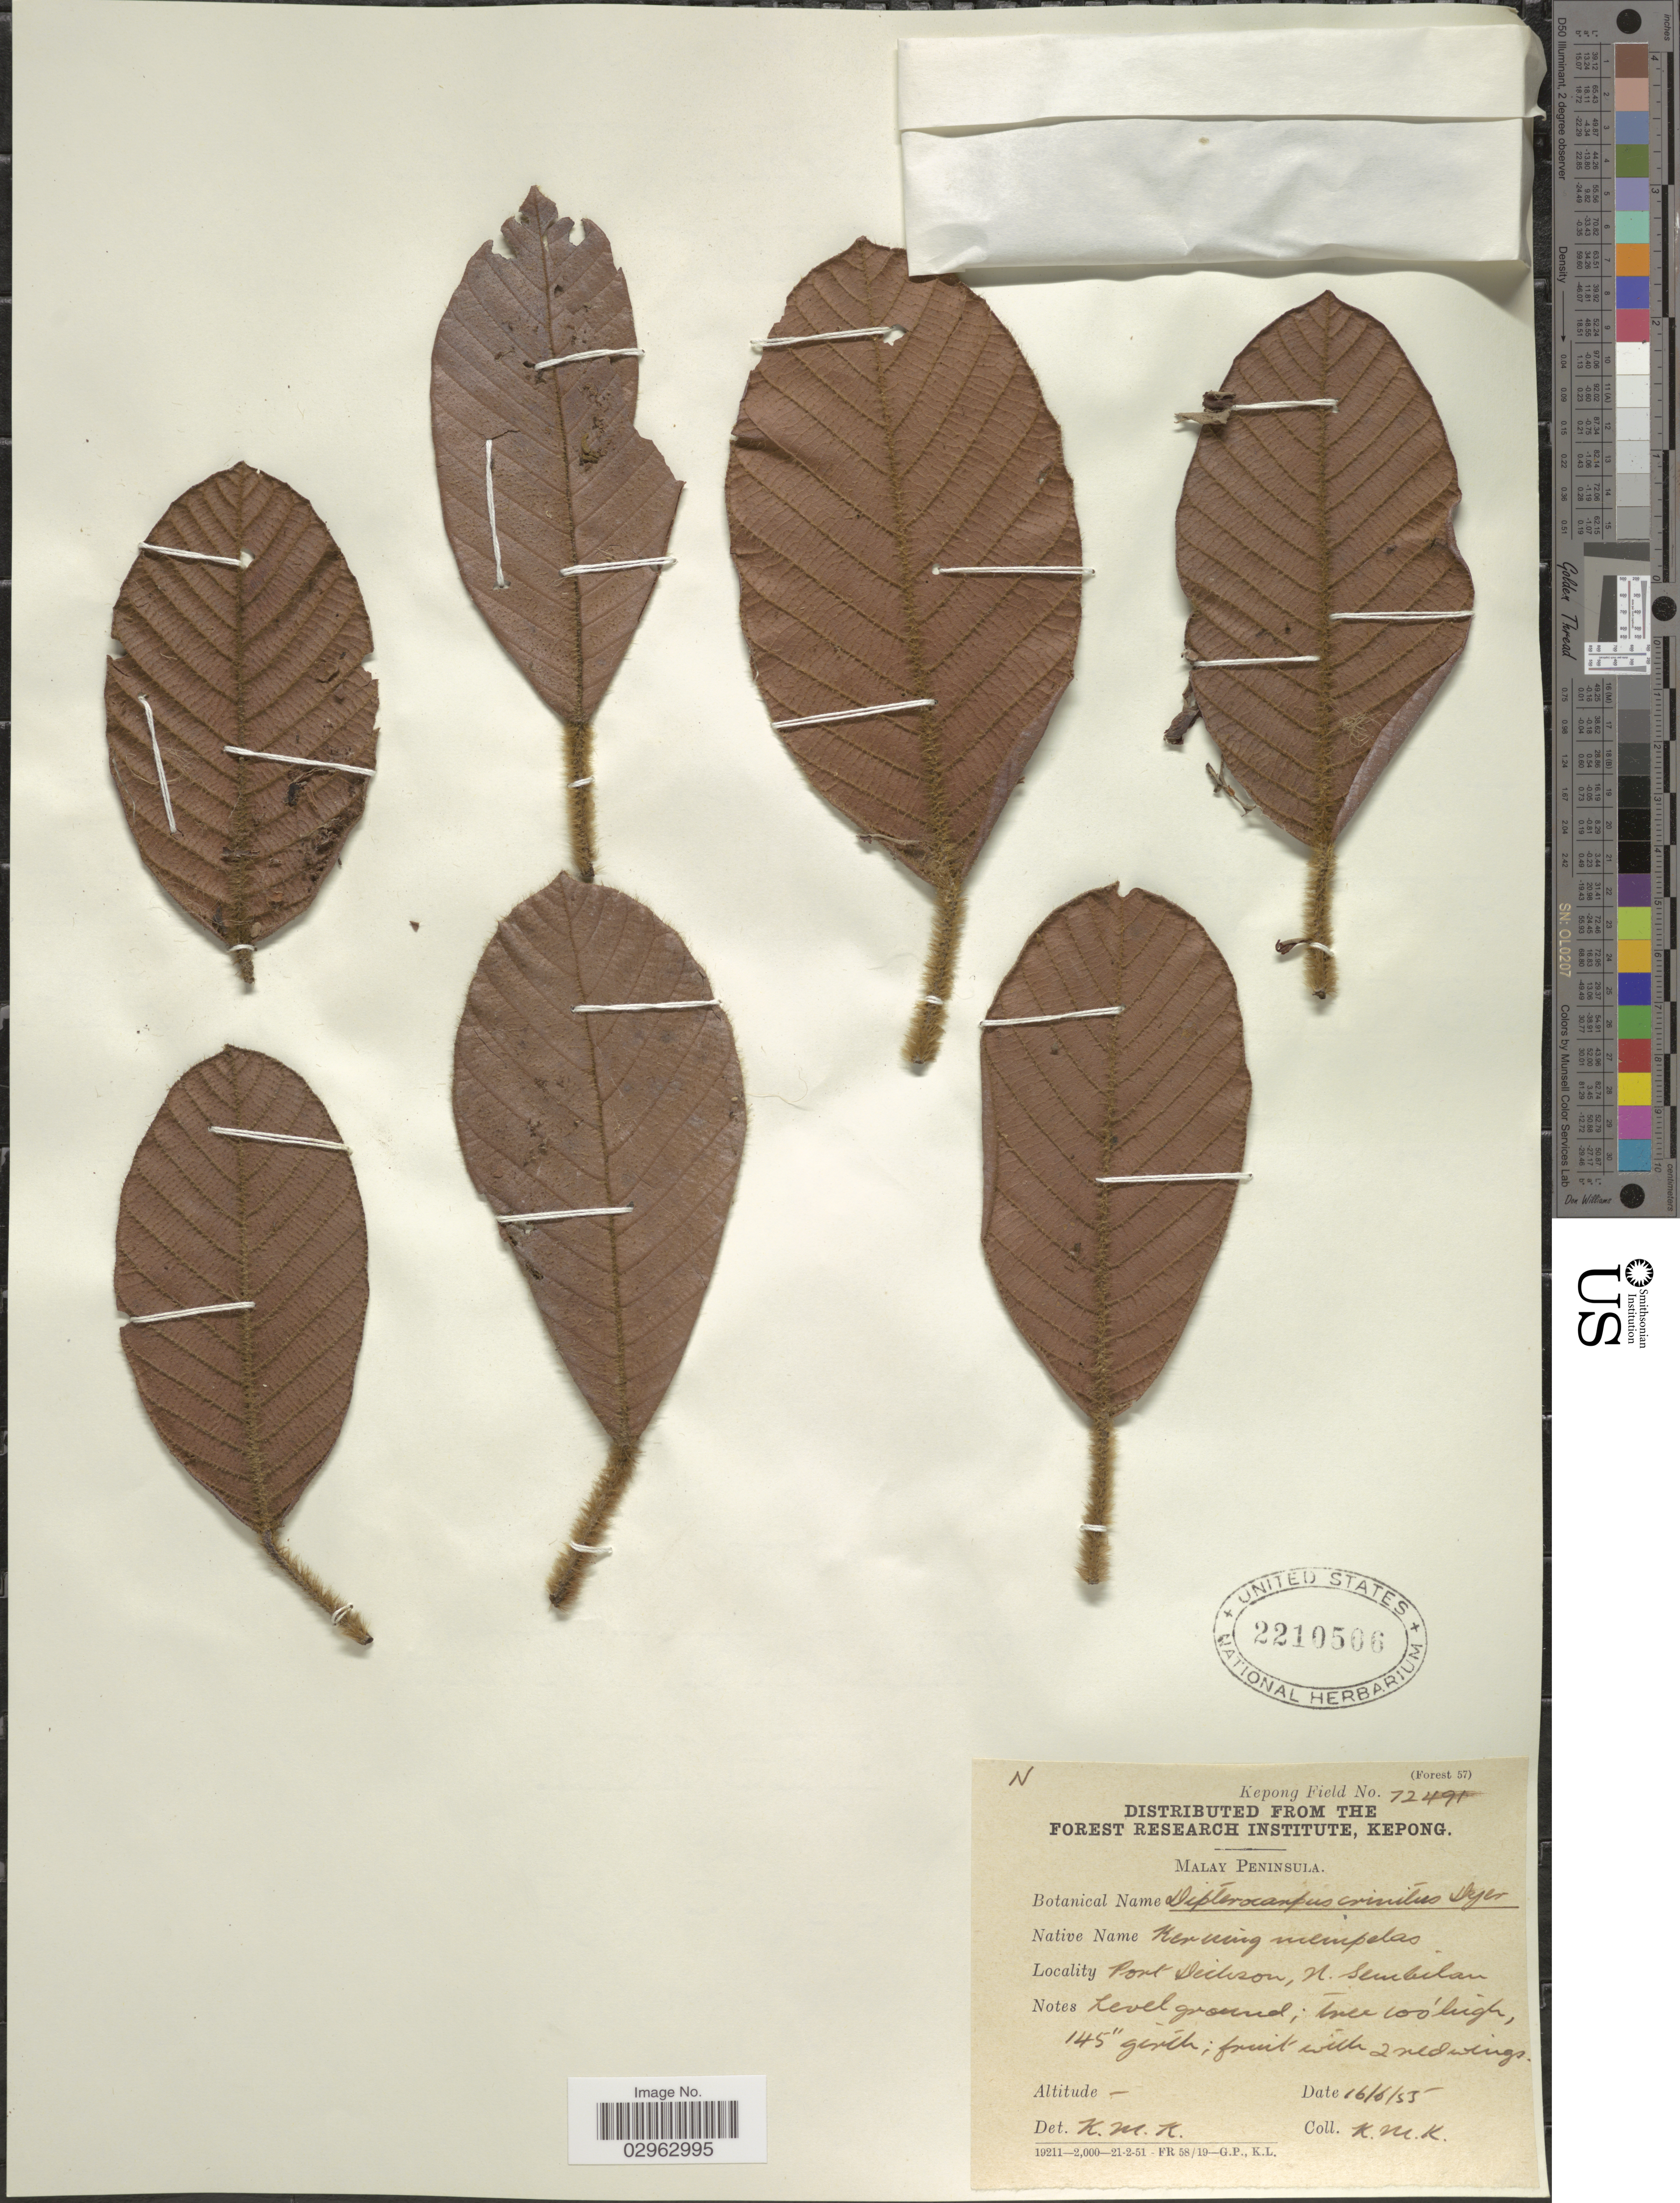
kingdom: Plantae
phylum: Tracheophyta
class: Magnoliopsida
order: Malvales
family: Dipterocarpaceae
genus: Dipterocarpus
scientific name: Dipterocarpus crinitus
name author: Dyer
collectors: K. M. K.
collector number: Kepong Field? 72491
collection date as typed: Transcribed d/m/y: 16/6/55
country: Malaysia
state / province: Negeri Sembilan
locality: Malay Peninsula, Port Dickson, N. Sembilan.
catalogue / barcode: US 2210506